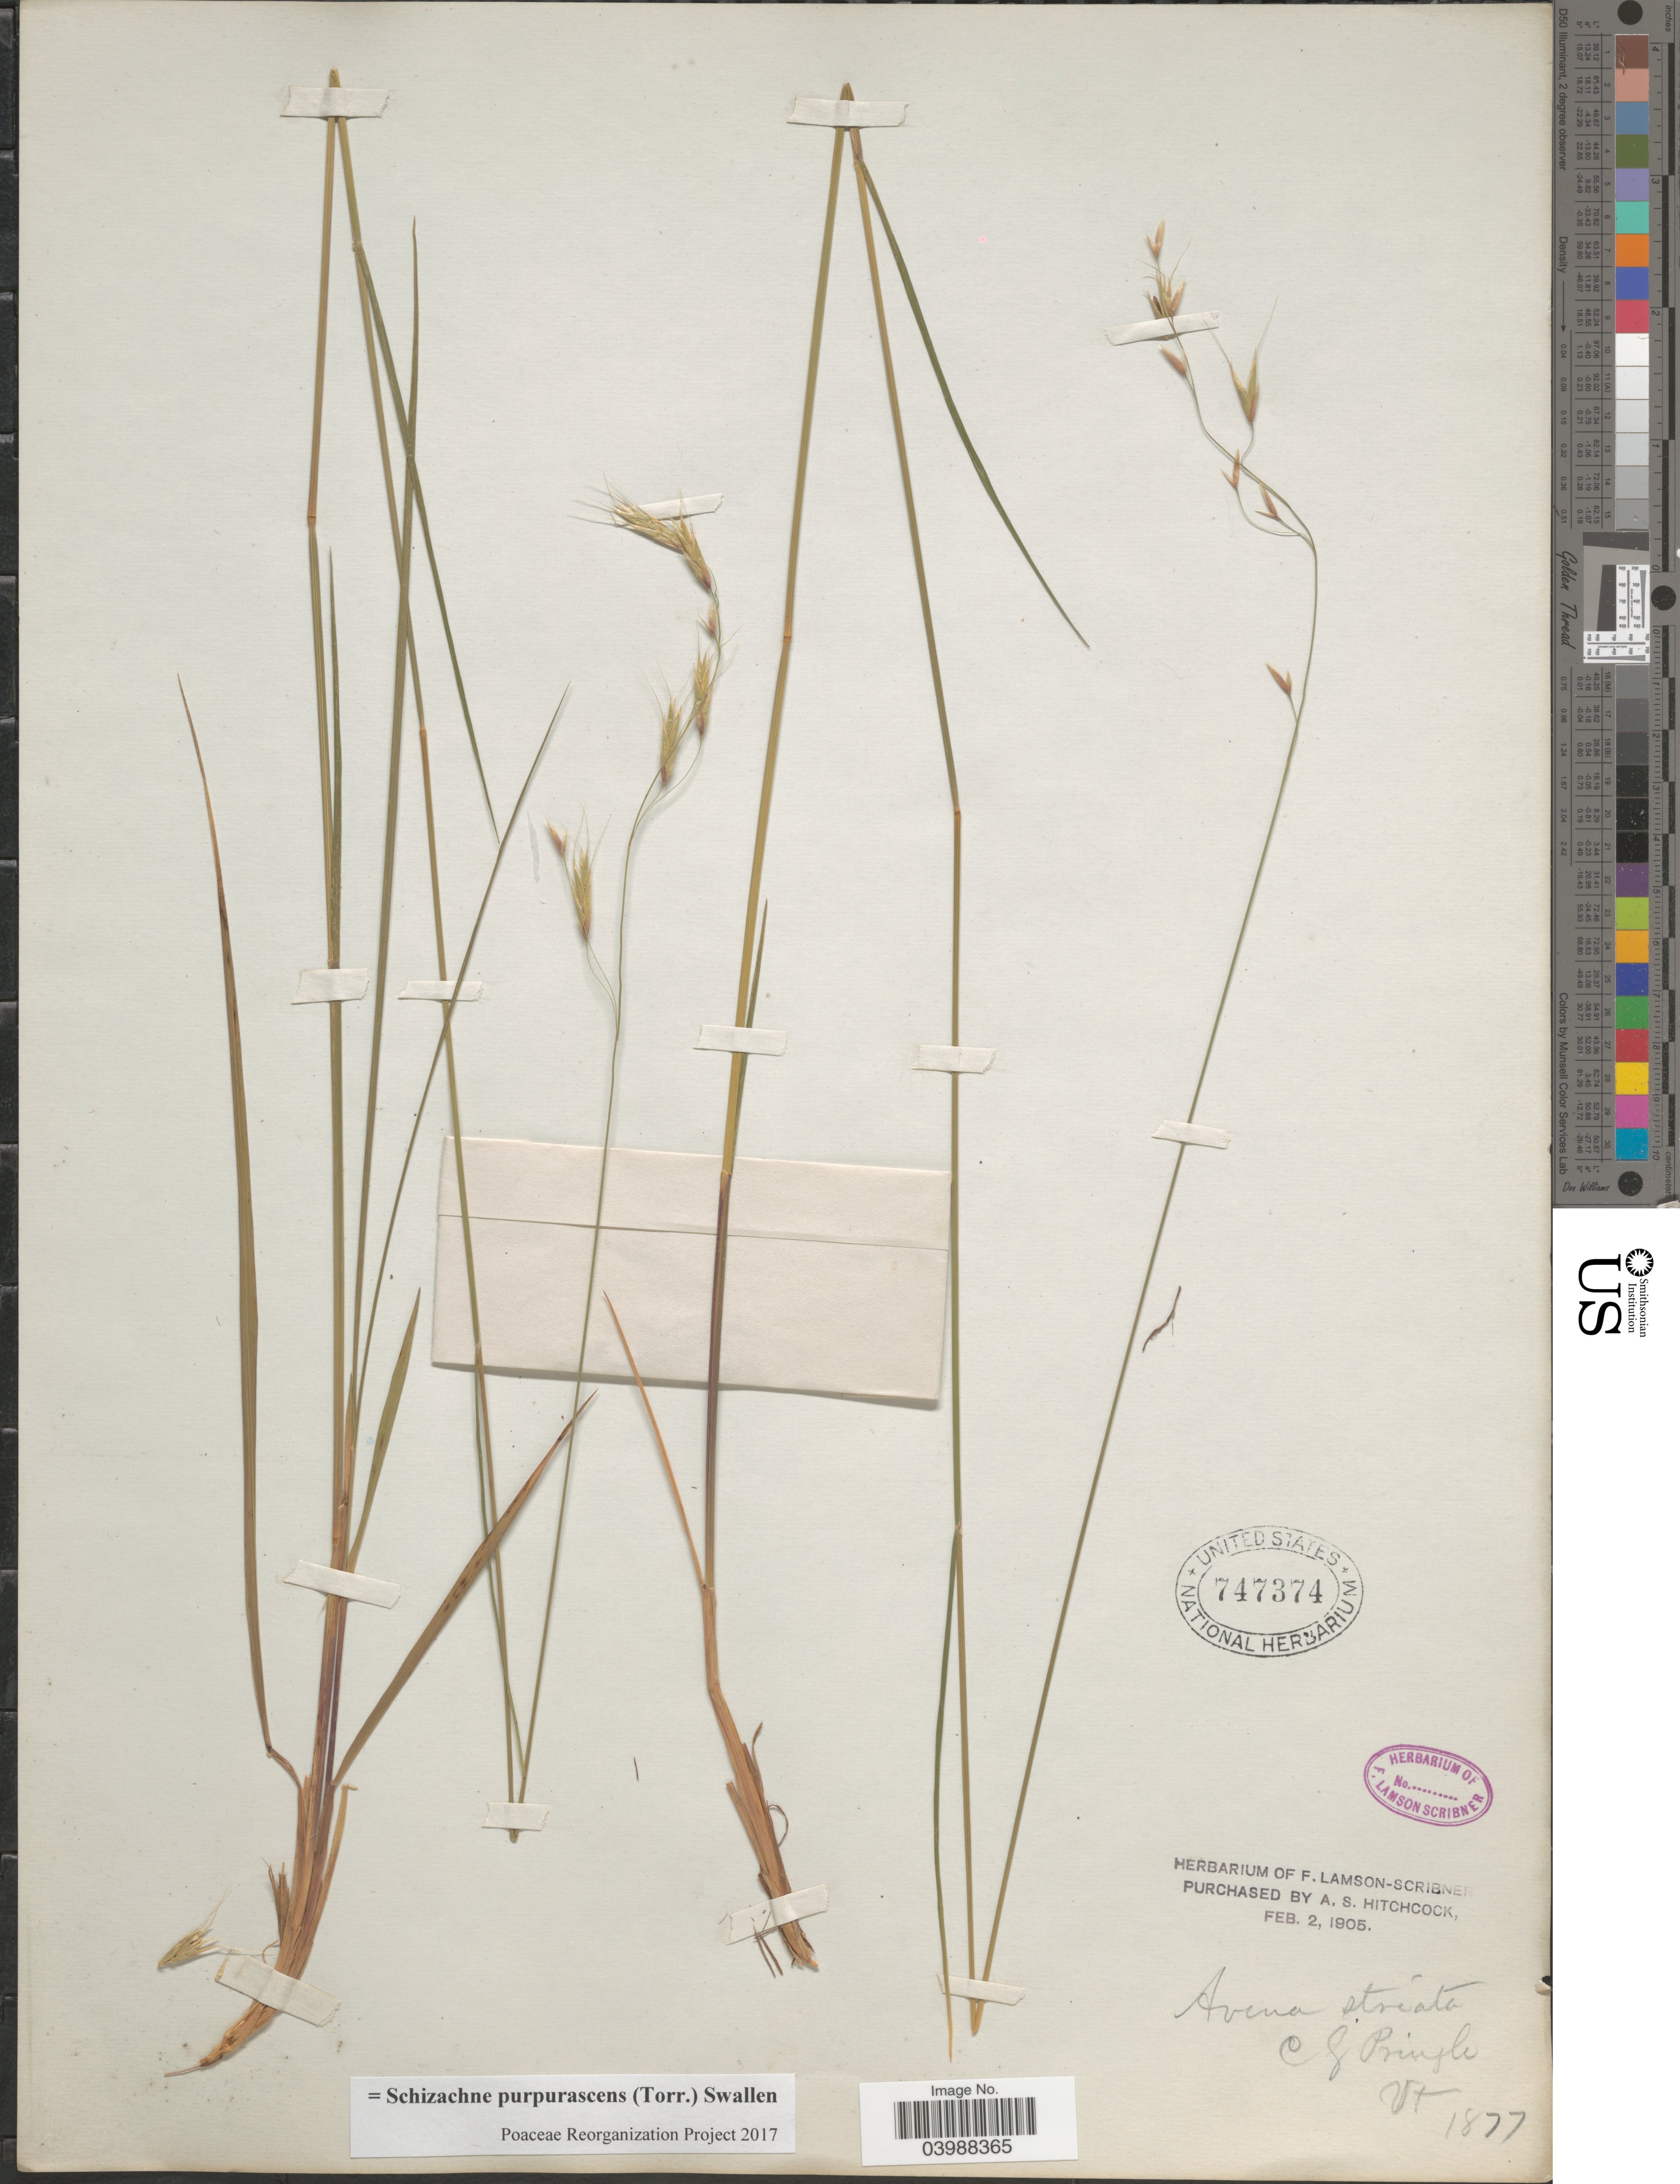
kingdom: Plantae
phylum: Tracheophyta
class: Liliopsida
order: Poales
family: Poaceae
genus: Schizachne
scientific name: Schizachne purpurascens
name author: (Torr.) Swallen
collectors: C. G. Pringle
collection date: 1877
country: United States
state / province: Vermont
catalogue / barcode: US 747374